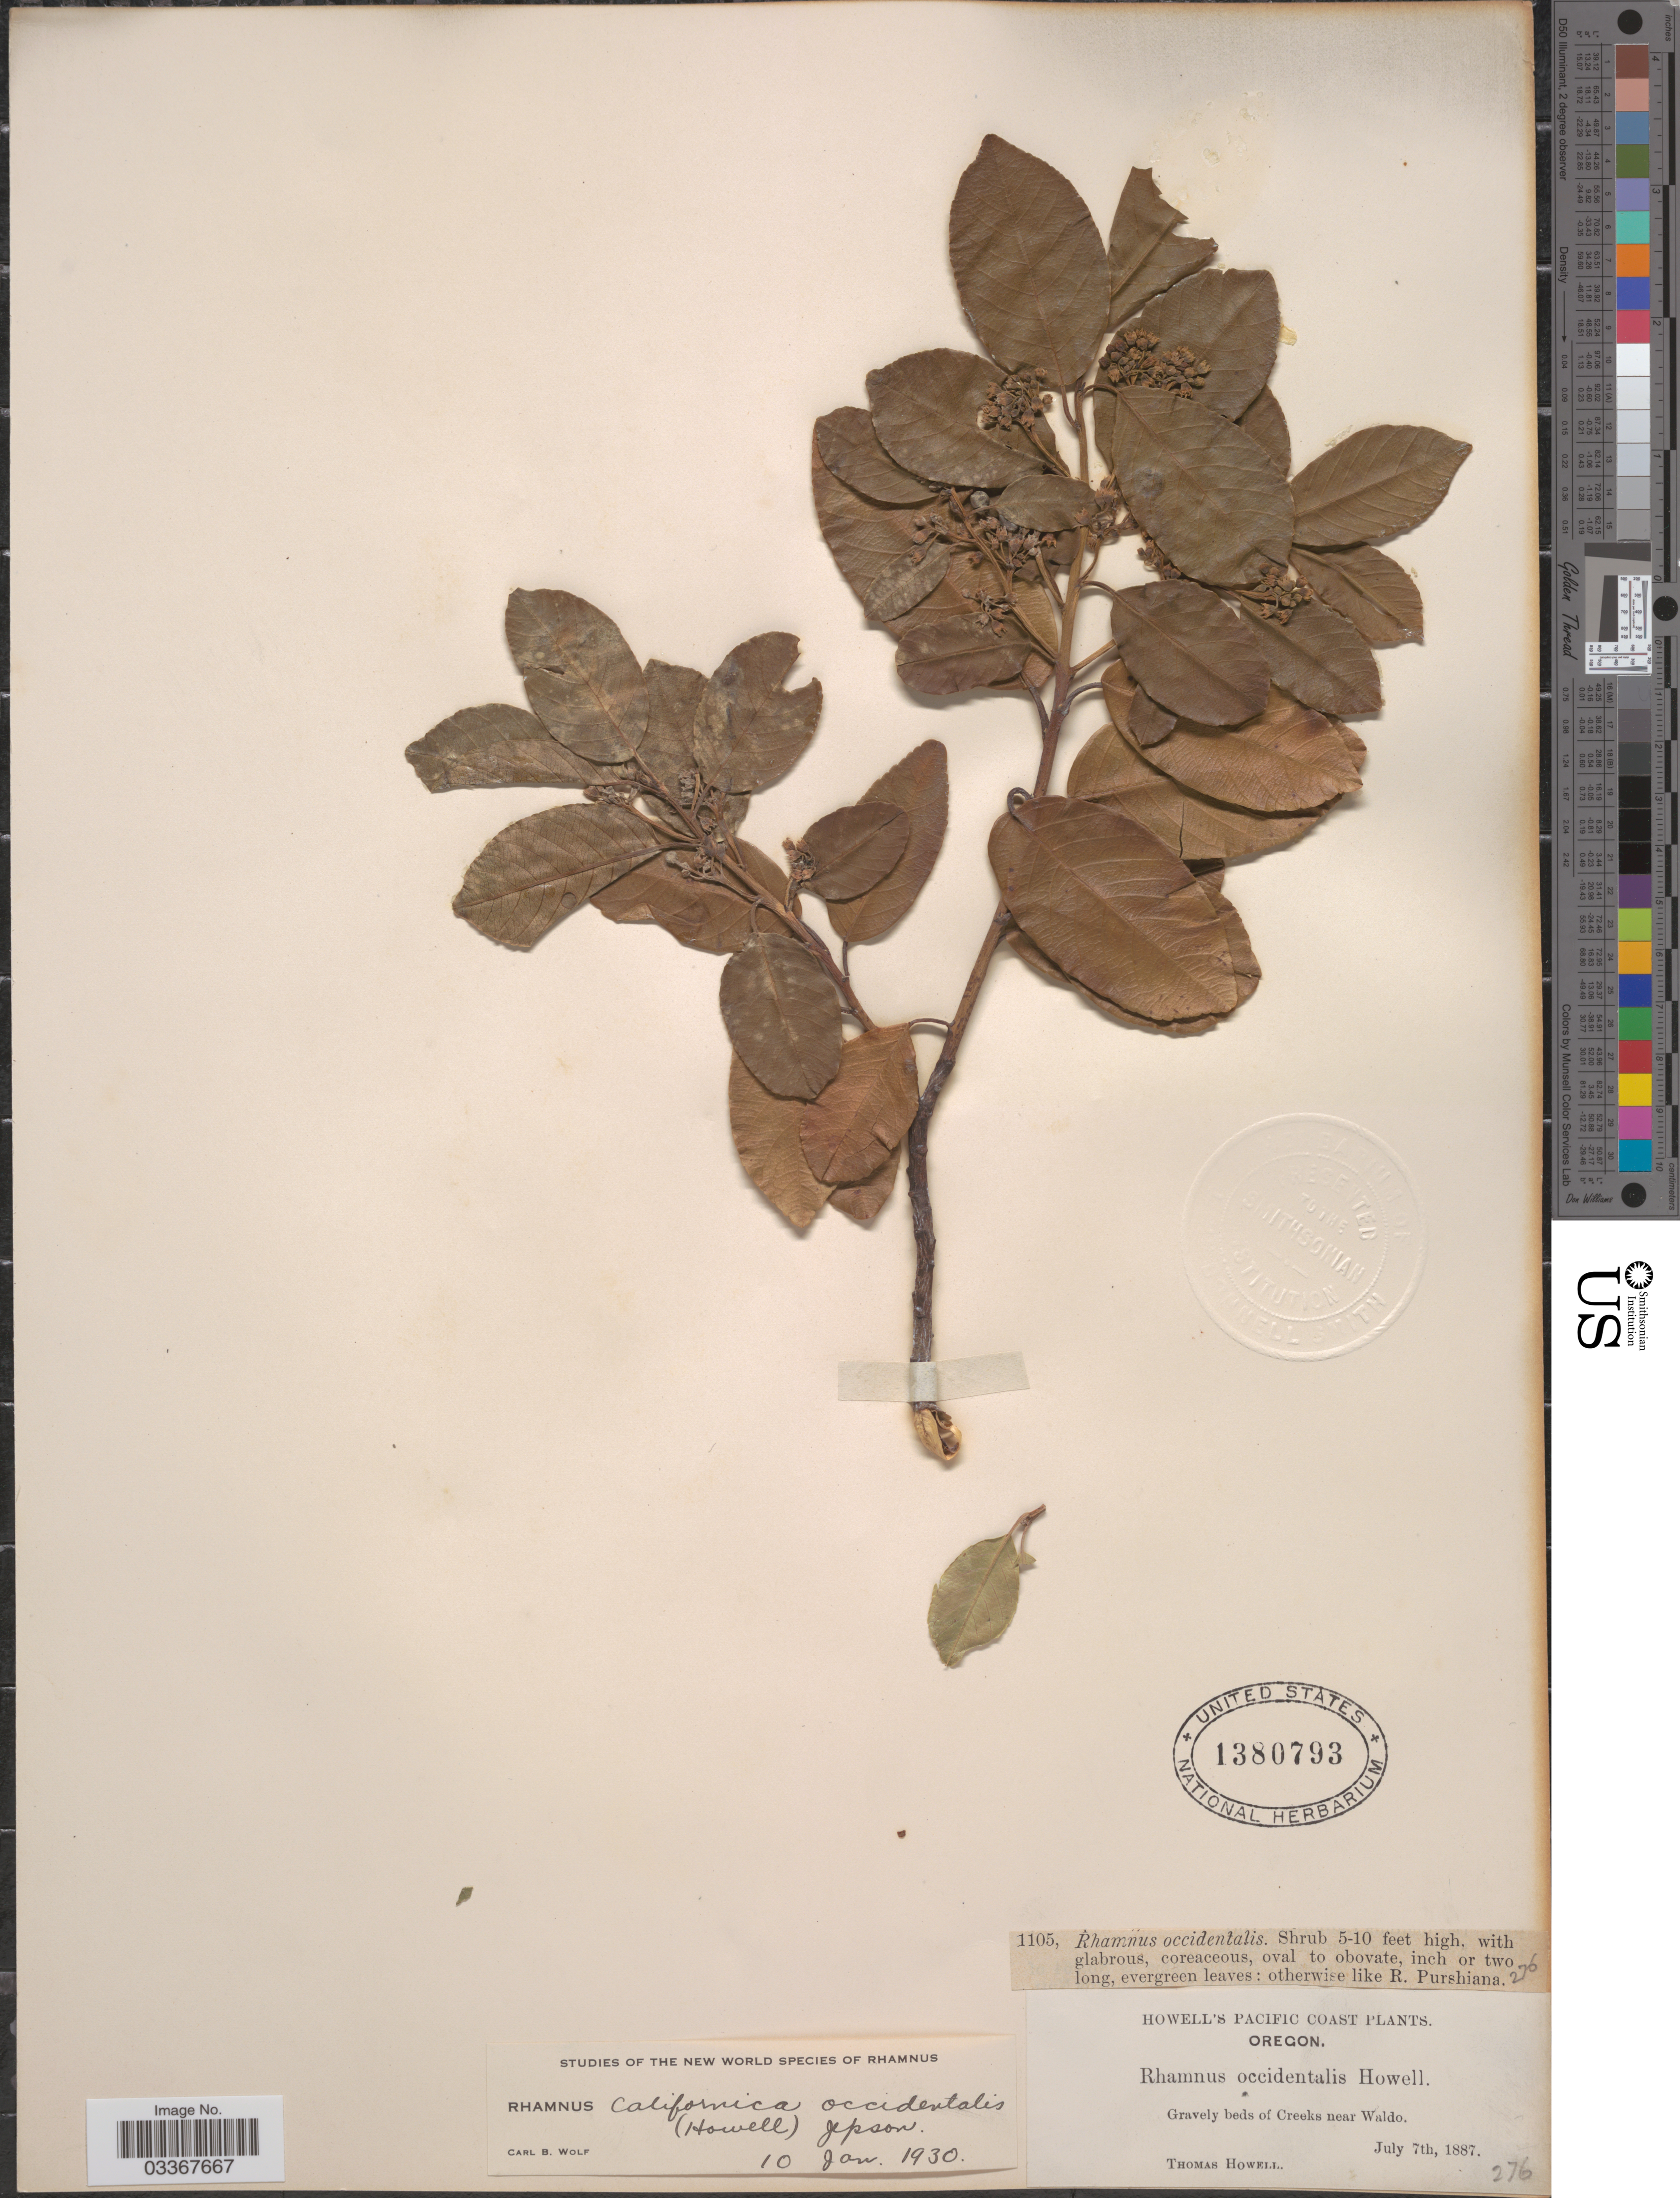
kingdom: Plantae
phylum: Tracheophyta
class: Magnoliopsida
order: Rosales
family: Rhamnaceae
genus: Frangula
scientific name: Frangula californica subsp. occidentalis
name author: (Howell) Kartesz & Gandhi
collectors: T. Howell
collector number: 1105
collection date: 1887-07-07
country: United States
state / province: Oregon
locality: Pacific Coast, Gravely beds of Creeks near Waldo.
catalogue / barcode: US 1380793